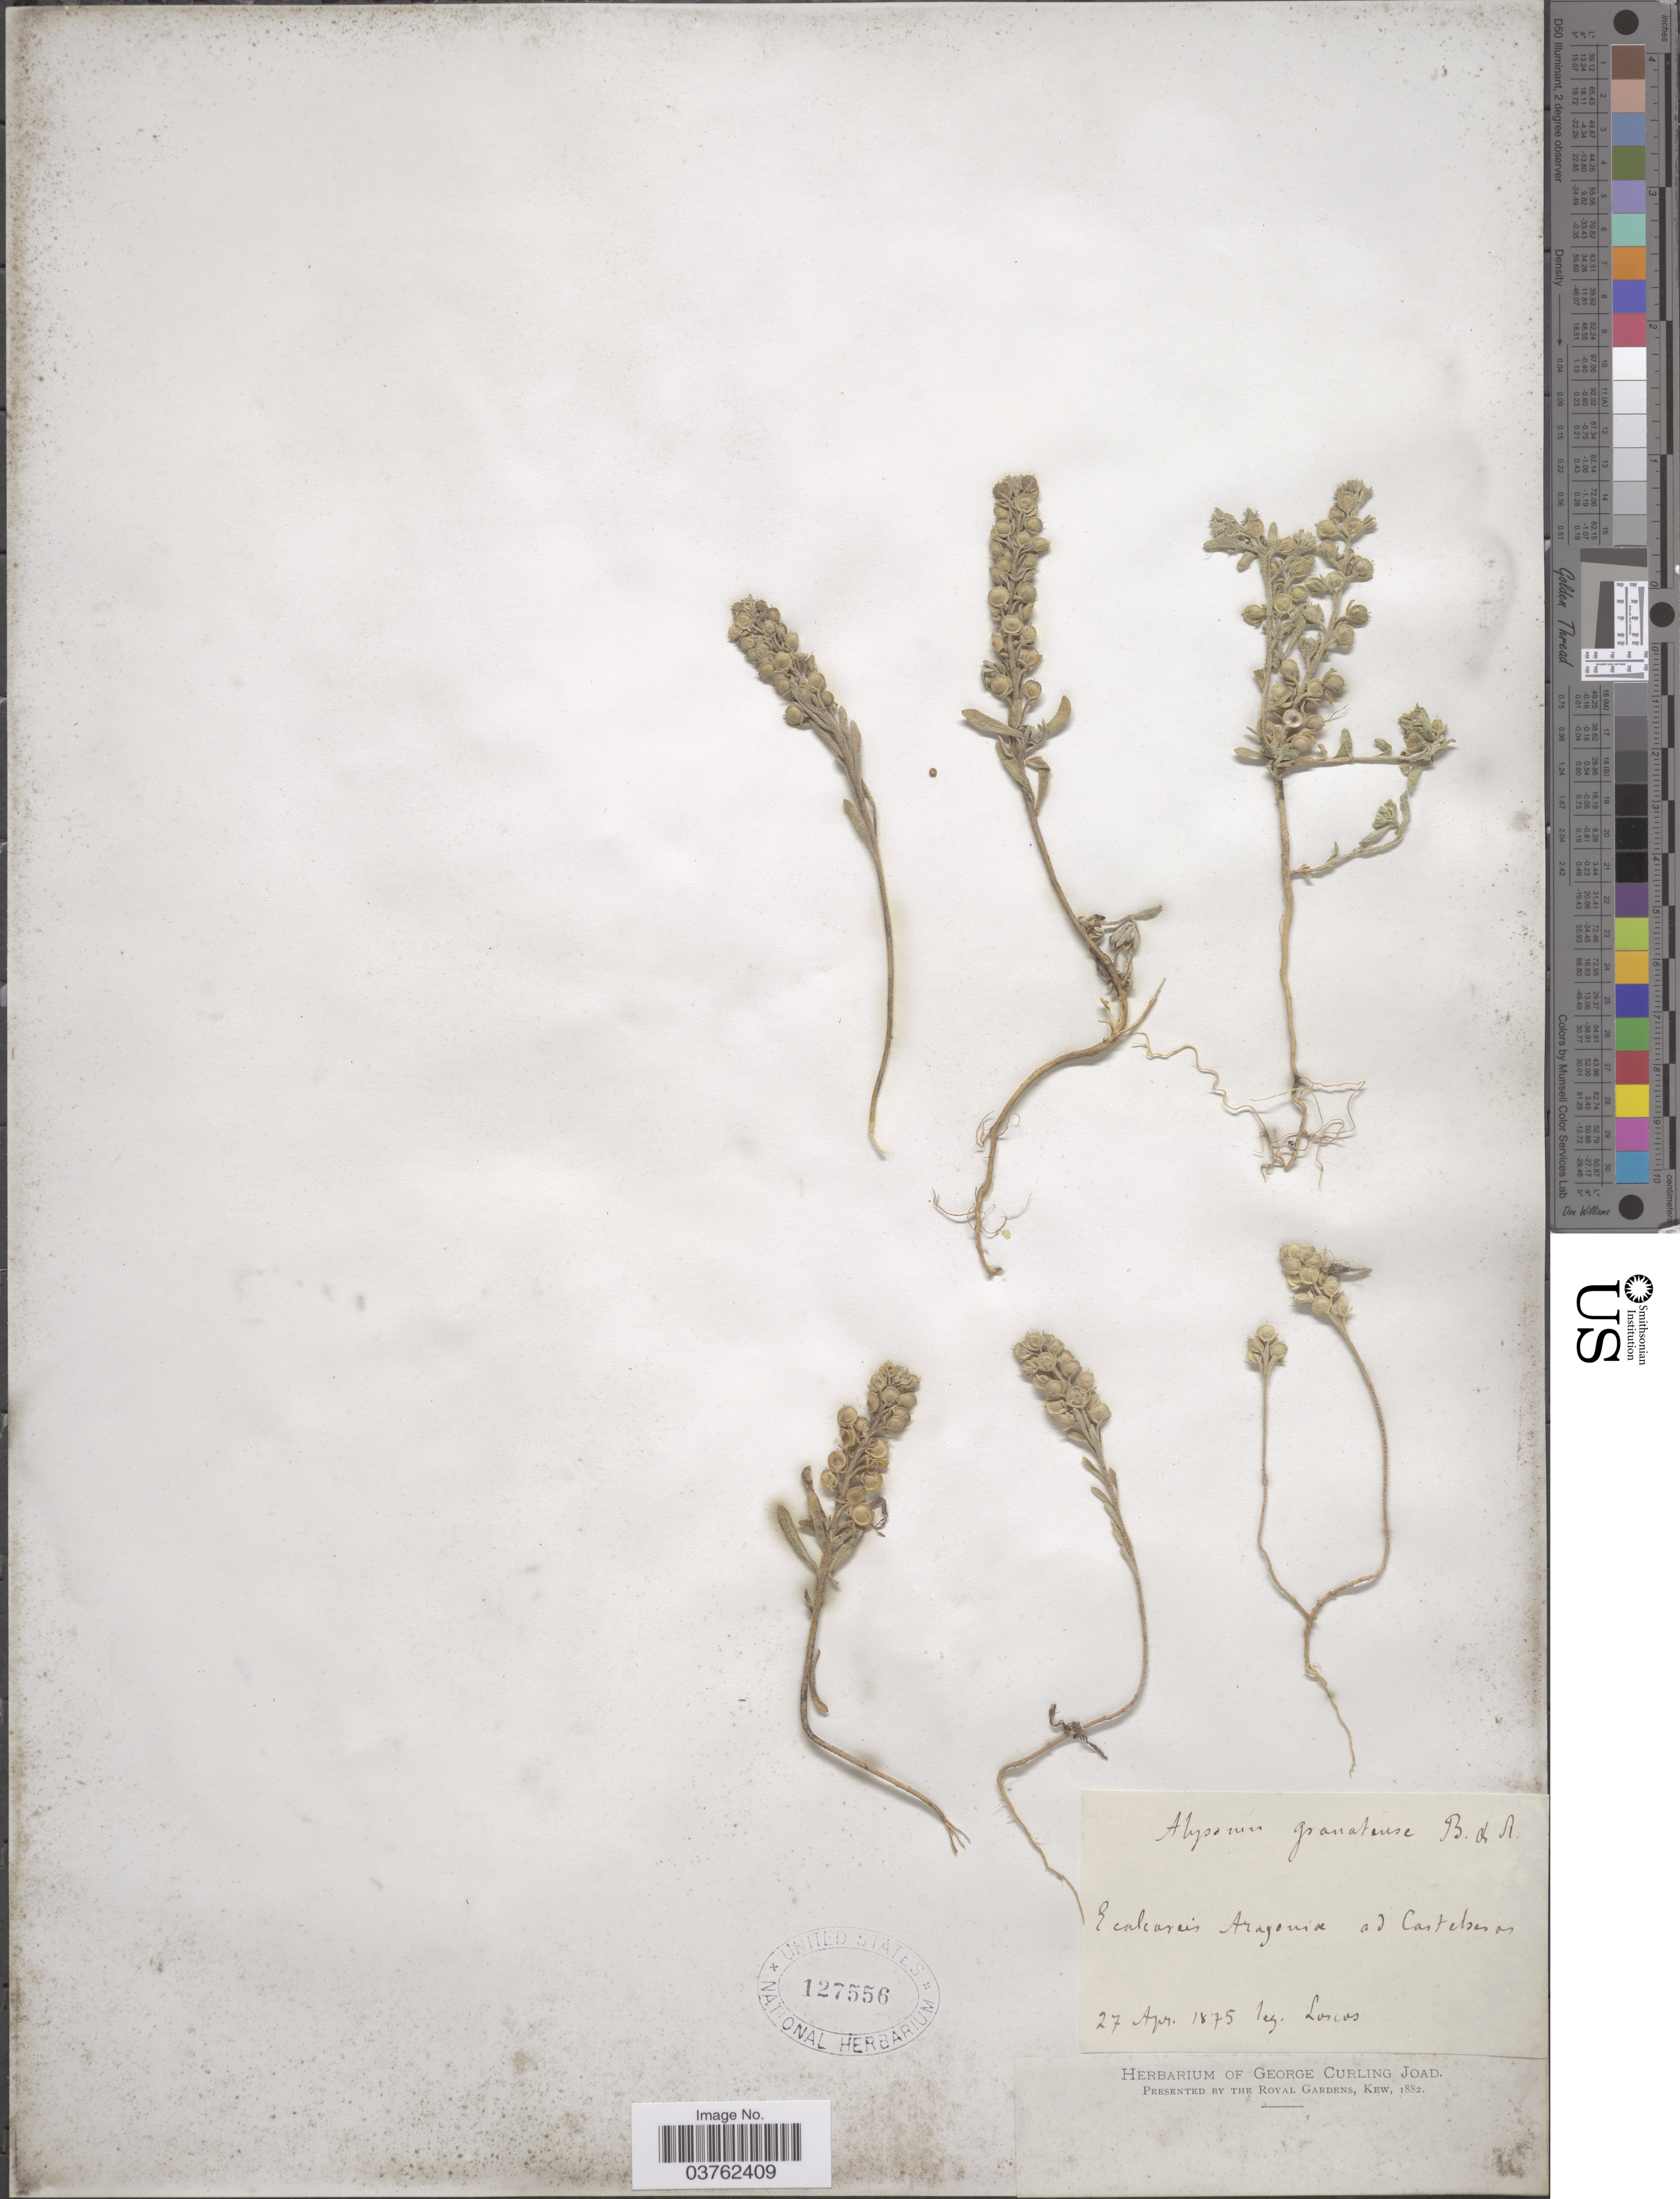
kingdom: Plantae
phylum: Tracheophyta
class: Magnoliopsida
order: Brassicales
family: Brassicaceae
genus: Alyssum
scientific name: Alyssum granatense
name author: Boiss. & Reut.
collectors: Loscos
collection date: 1875-04-27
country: Spain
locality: Calcareis Aragoniae ad Castelseras.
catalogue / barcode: US 127556